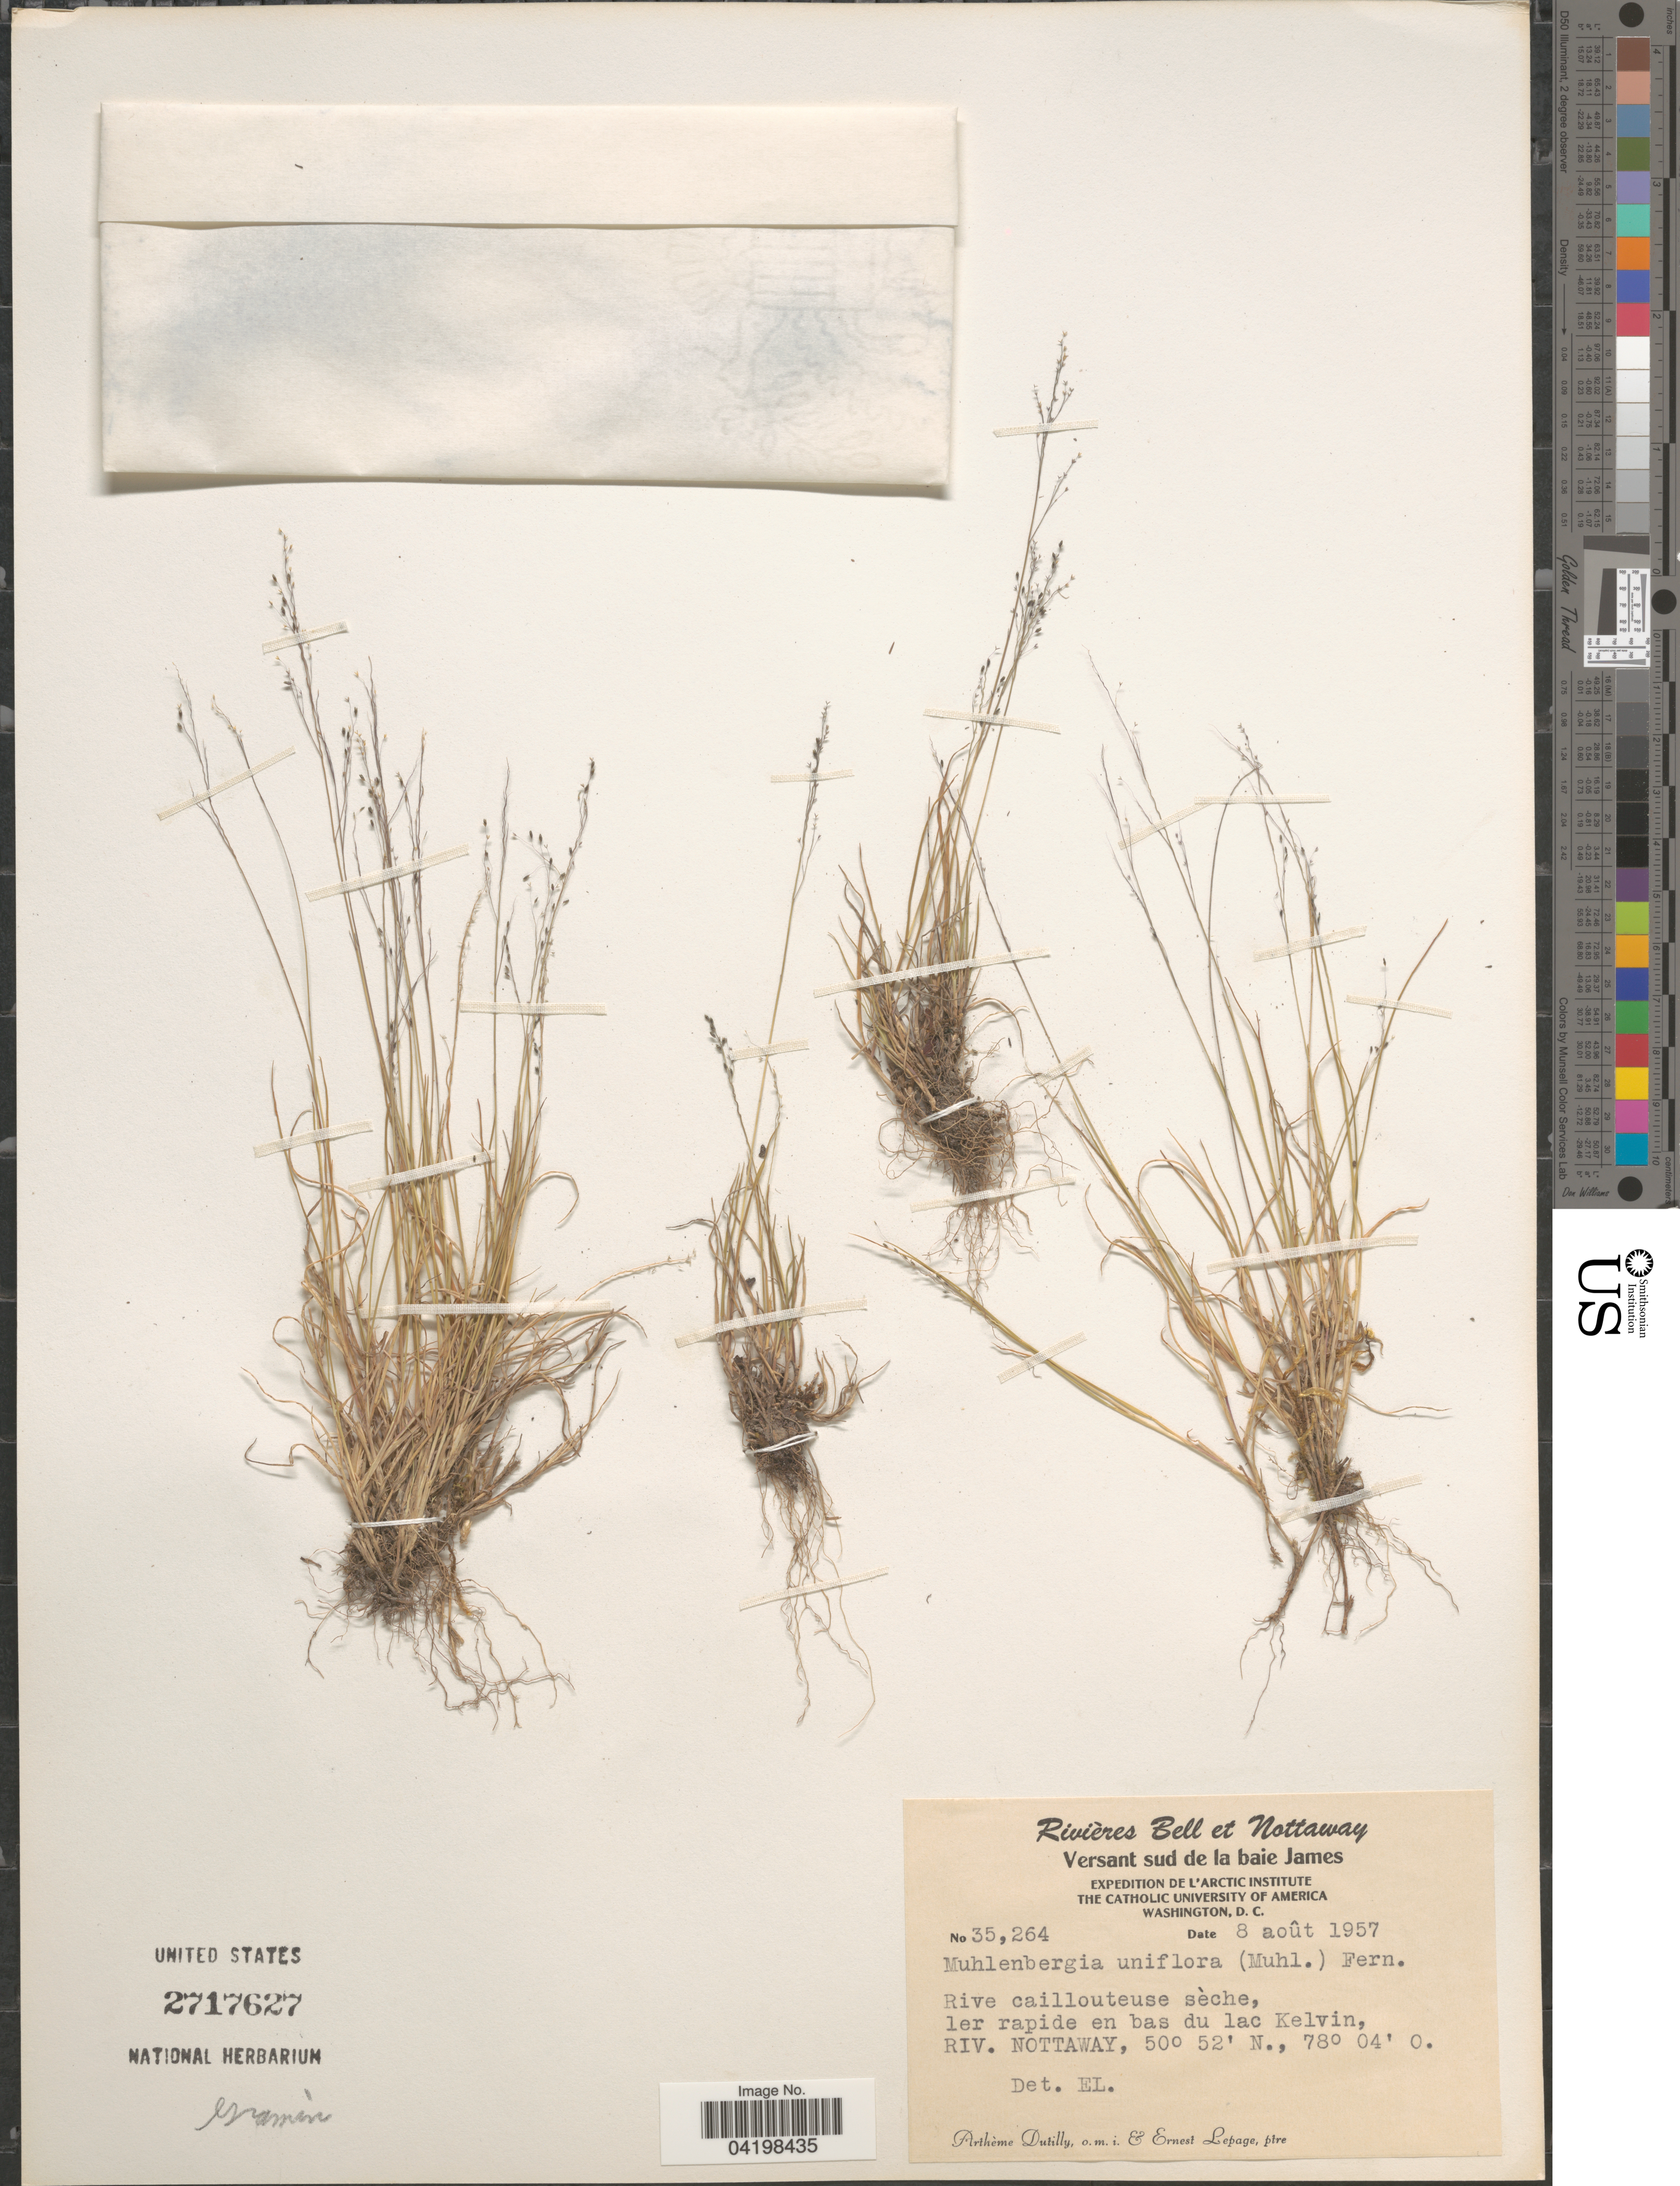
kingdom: Plantae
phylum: Tracheophyta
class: Liliopsida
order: Poales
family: Poaceae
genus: Muhlenbergia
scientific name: Muhlenbergia uniflora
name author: (Muhl.) Fernald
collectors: A. Dutilly & E. Lepage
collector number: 35264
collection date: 1957-08-08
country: Canada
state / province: Quebec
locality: Rivières Bell et Nottaway. Versant sud de la baie James. Expedition de l'Arctic Institute The Catholic University of America. Rive caillouteuse sèche, ler rapide en bas du lac Kelvin, Riv. Nottaway.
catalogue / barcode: US 2717627